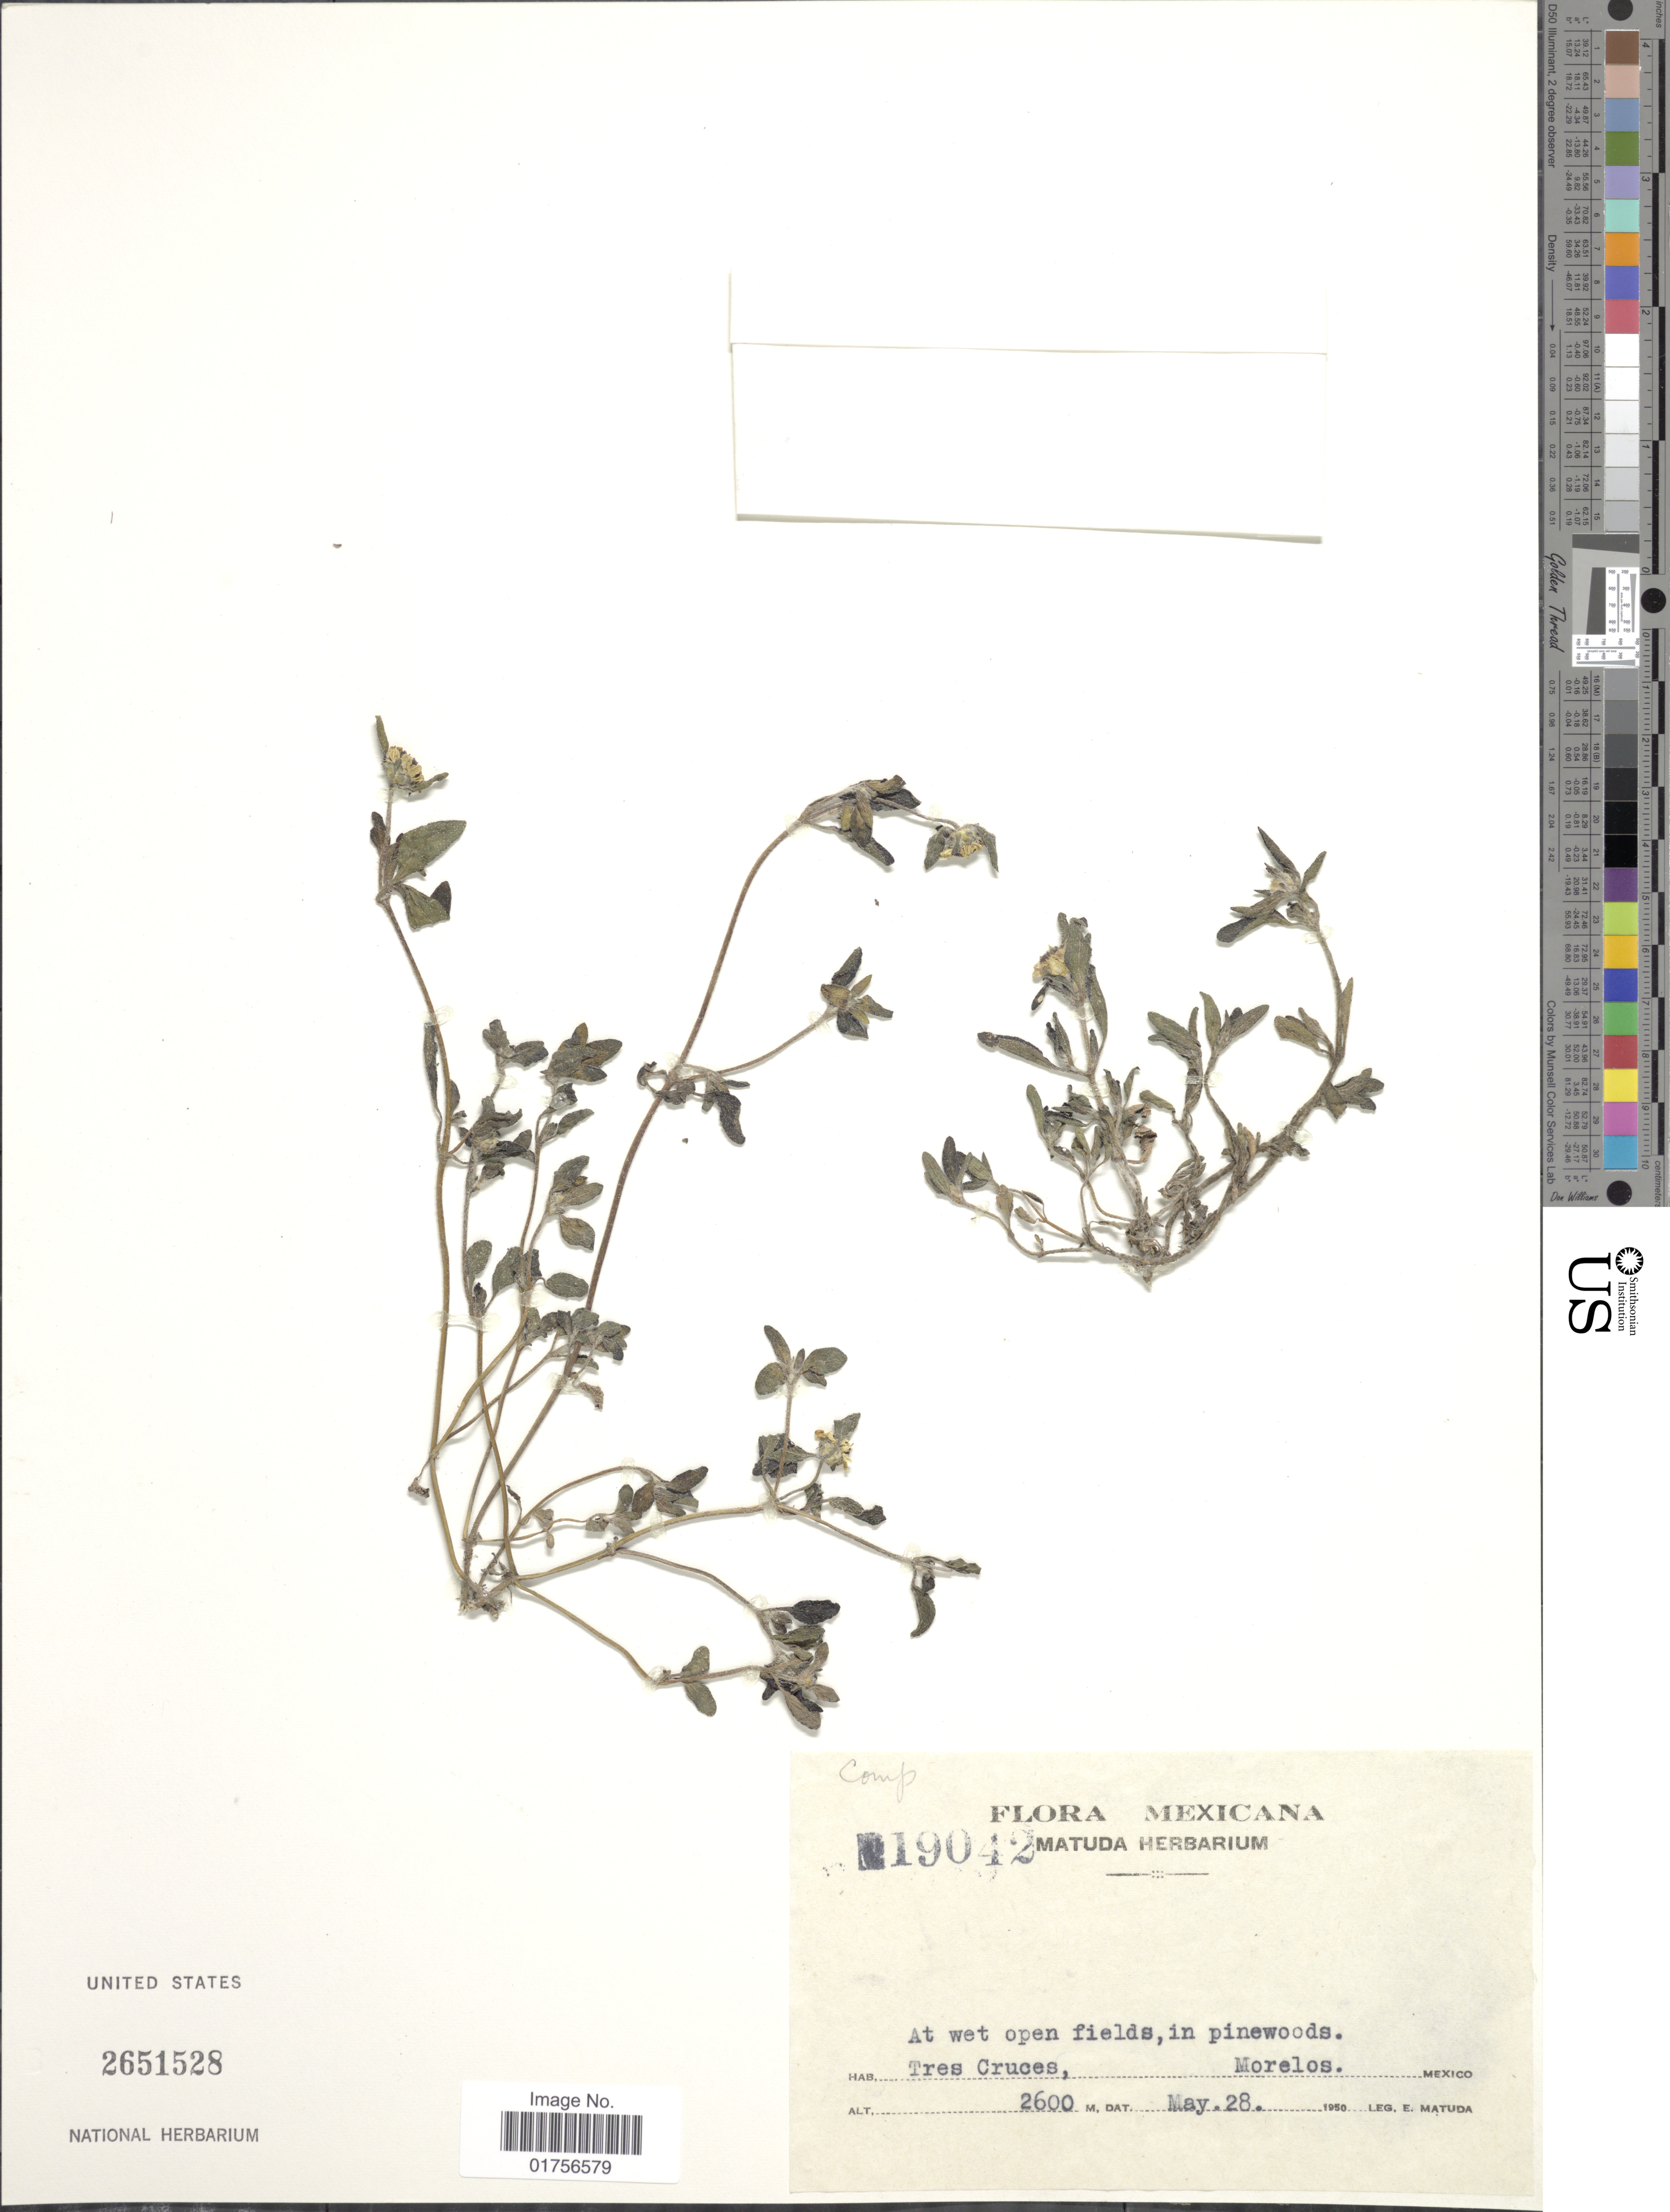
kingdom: Plantae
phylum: Tracheophyta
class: Magnoliopsida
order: Asterales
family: Asteraceae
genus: Sanvitalia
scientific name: Sanvitalia procumbens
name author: Lam.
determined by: Skibicki, Samuel V.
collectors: E. Matuda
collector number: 19042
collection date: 1950-05-28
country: Mexico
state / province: Morelos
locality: Tres Cruces, Morelos, Mexico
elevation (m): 2600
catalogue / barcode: US 2651528